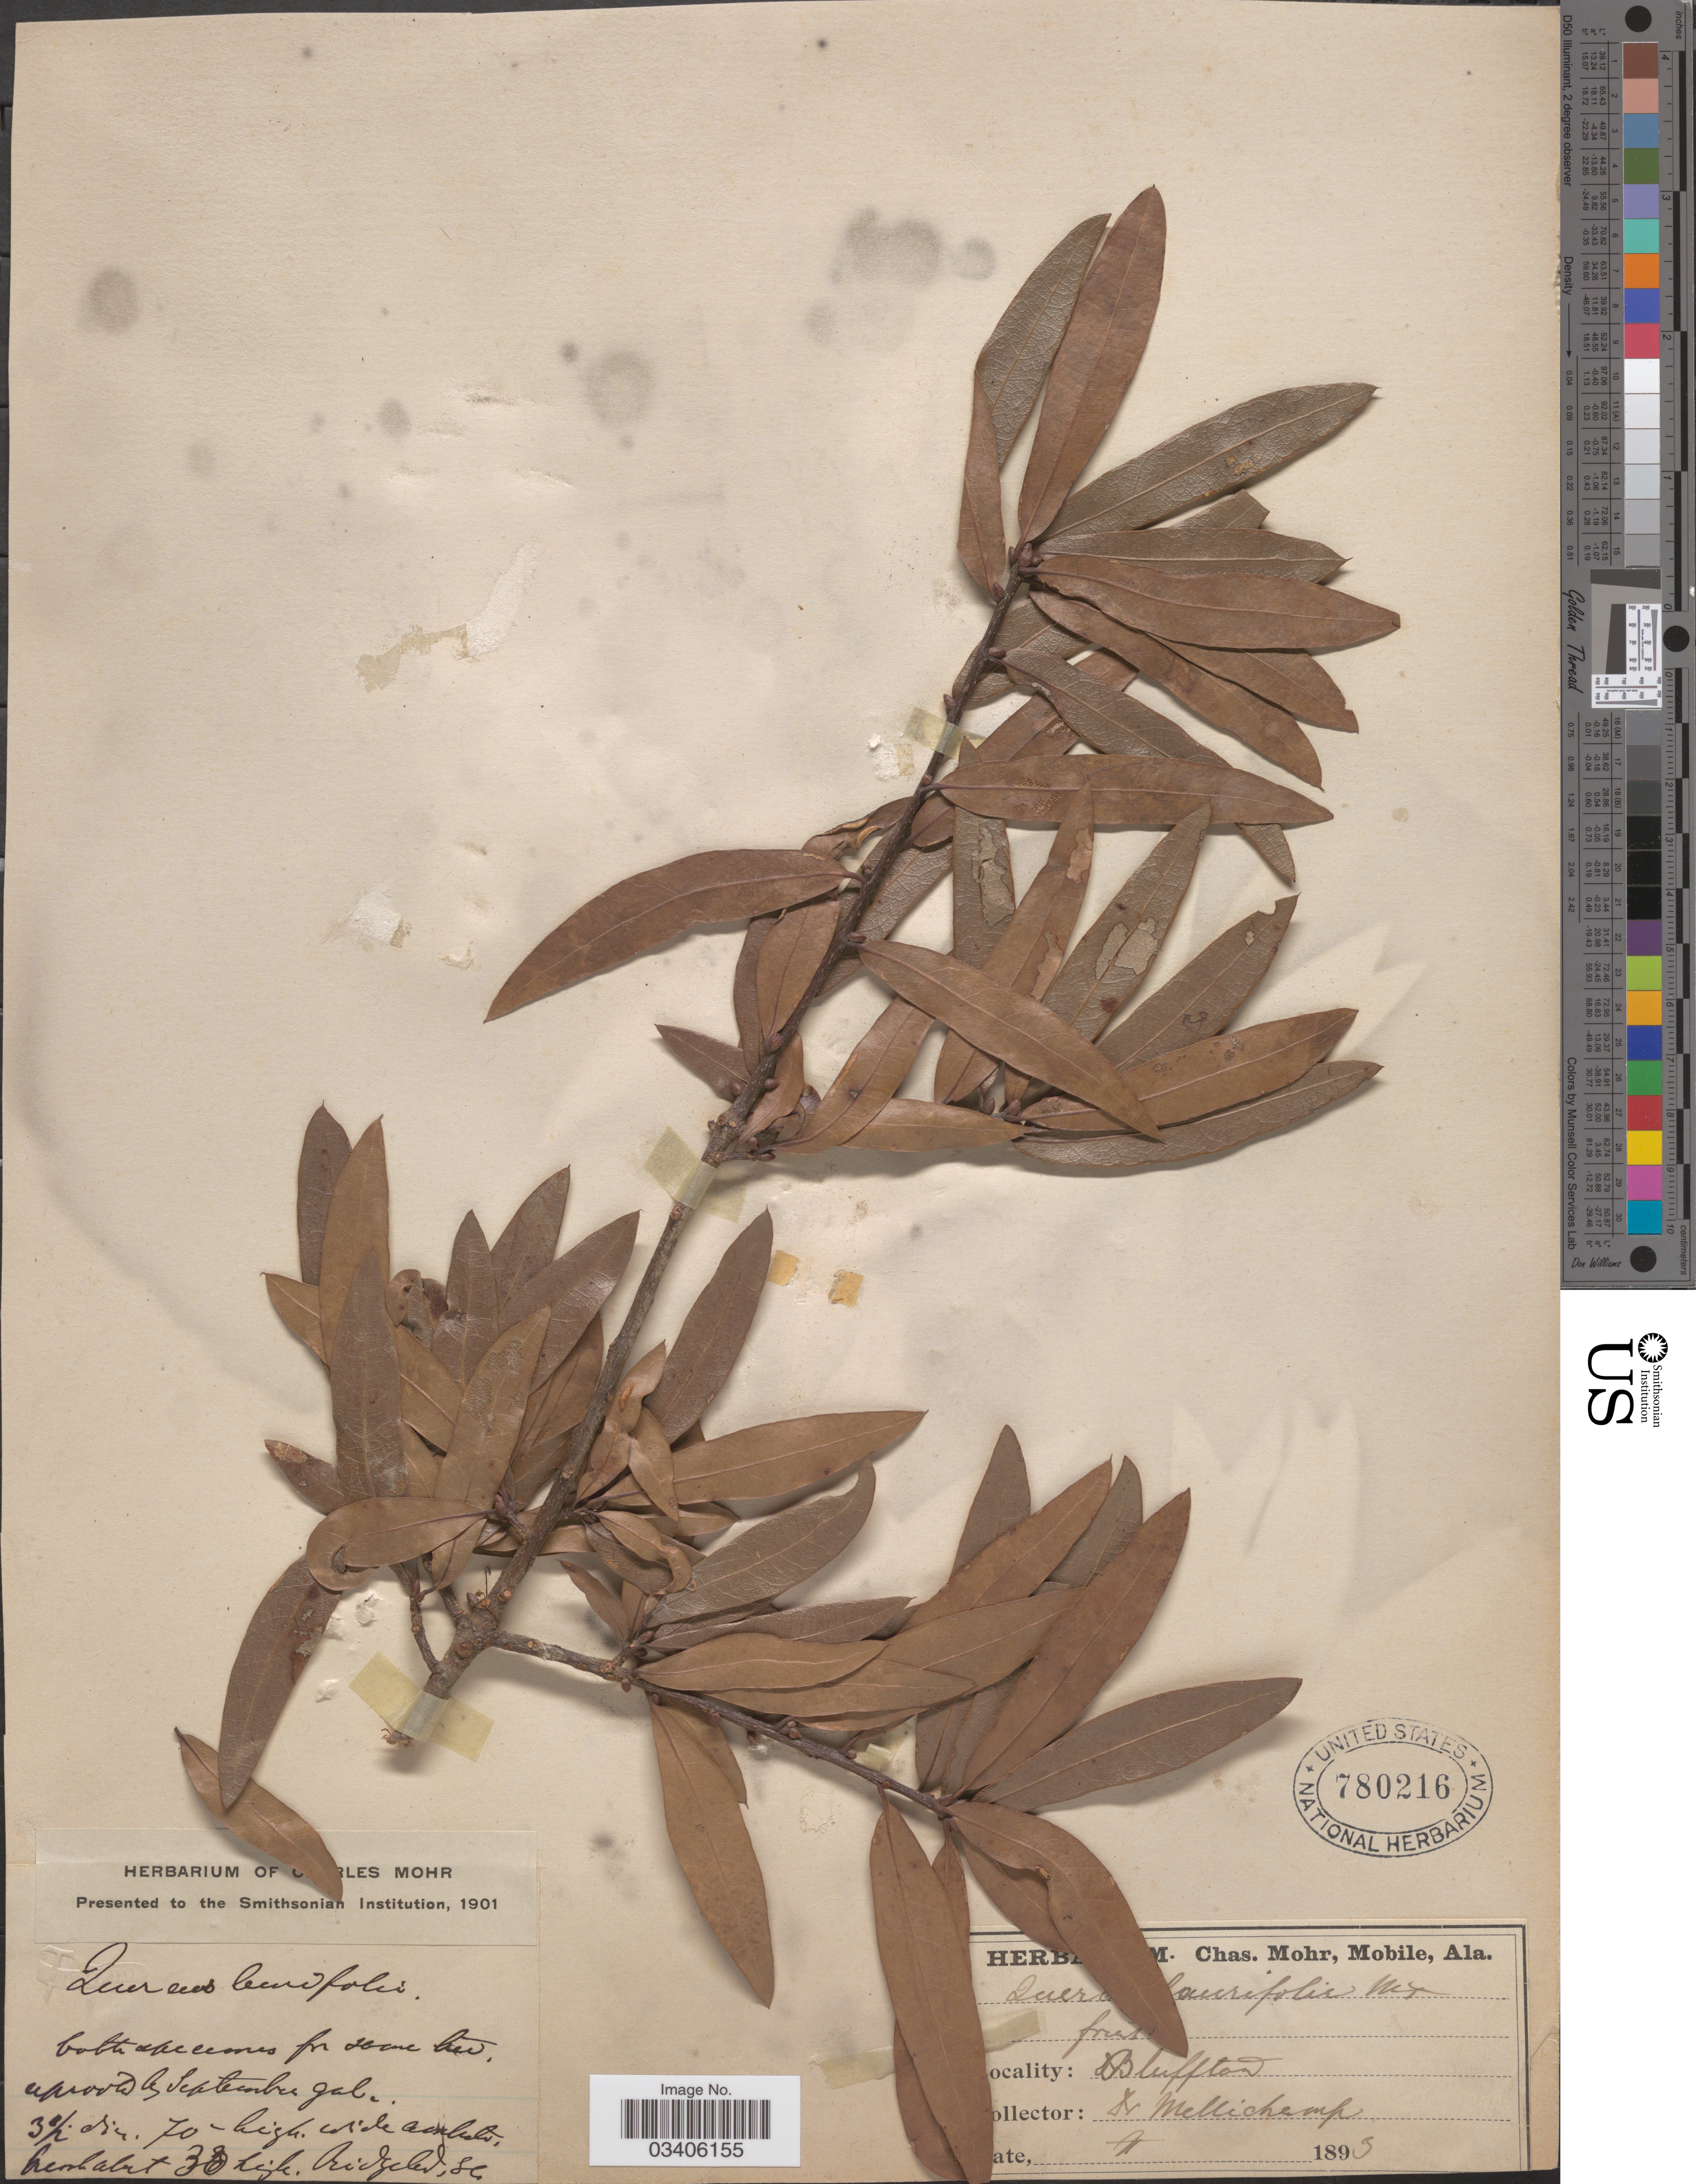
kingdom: Plantae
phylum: Tracheophyta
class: Magnoliopsida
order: Fagales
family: Fagaceae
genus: Quercus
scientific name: Quercus laurifolia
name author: Michx.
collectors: -. Mellichamp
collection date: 1893-02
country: United States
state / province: South Carolina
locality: Bluffton. Ridgeland.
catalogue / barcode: US 780216